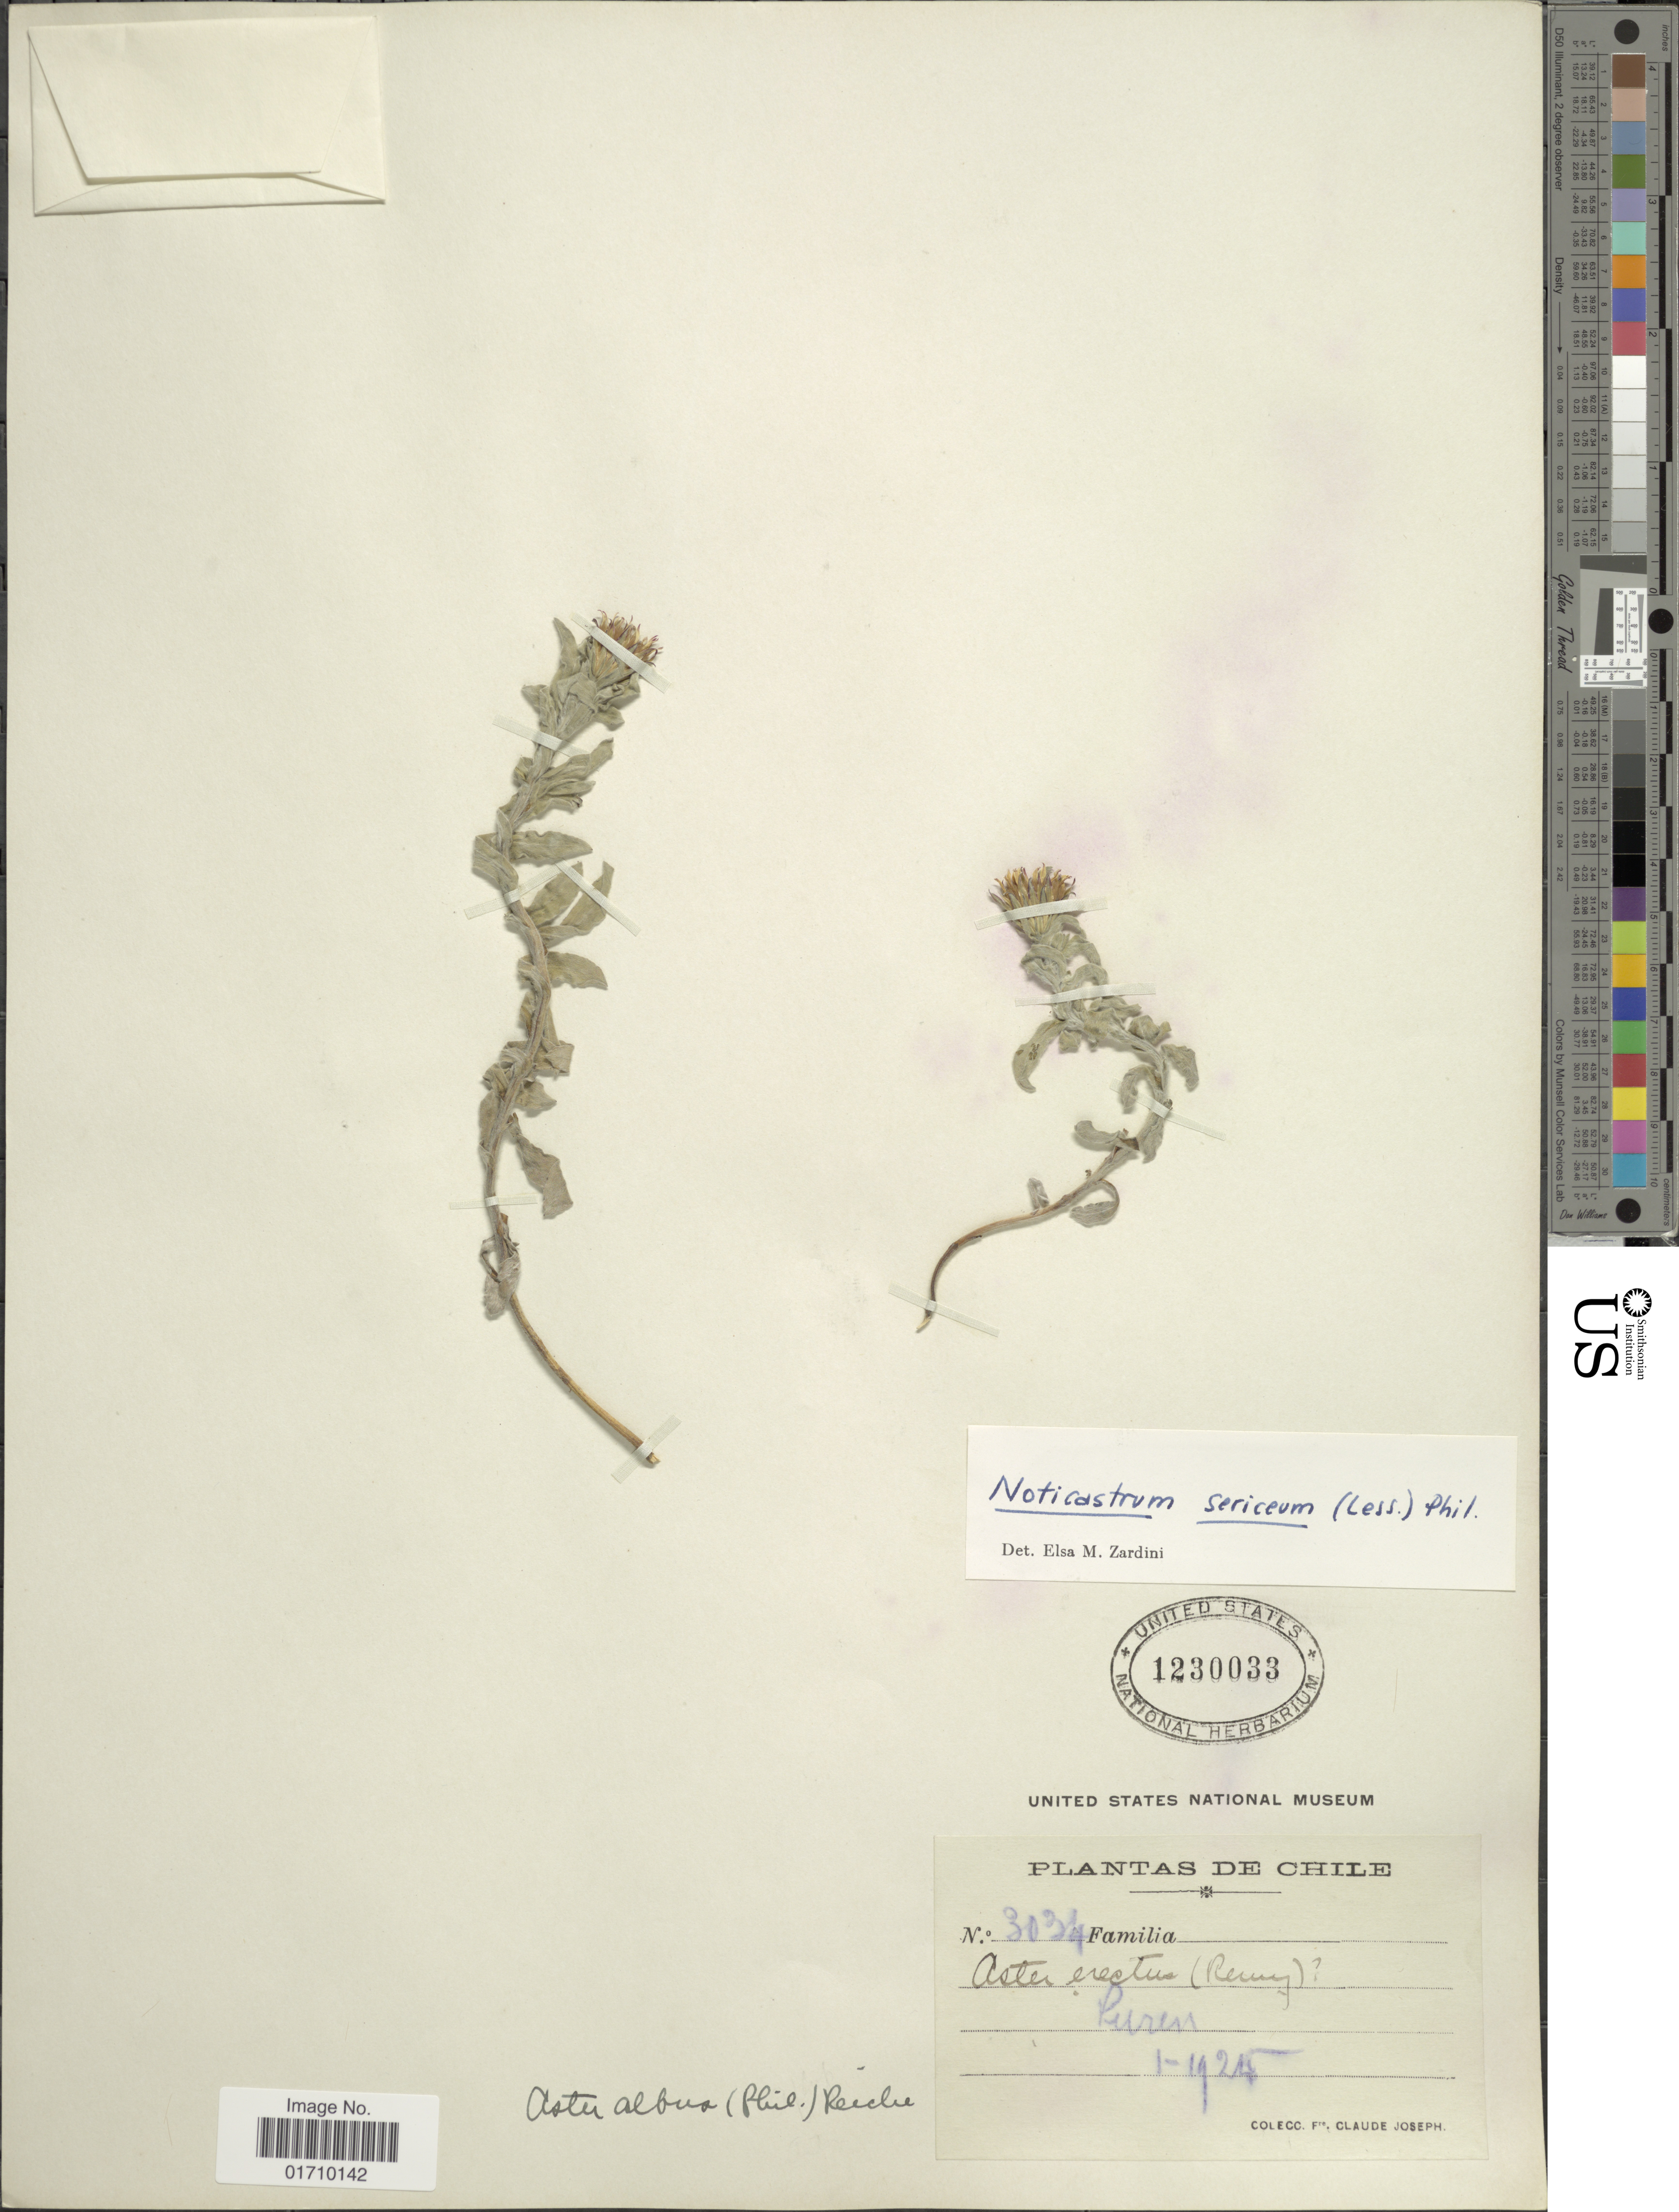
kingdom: Plantae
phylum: Tracheophyta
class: Magnoliopsida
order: Asterales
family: Asteraceae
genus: Noticastrum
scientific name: Noticastrum sericeum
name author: (Less.) Less. ex Phil.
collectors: Bro. Claude-Joseph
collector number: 3034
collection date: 1924-01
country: Chile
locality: Puren.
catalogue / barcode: US 1230033